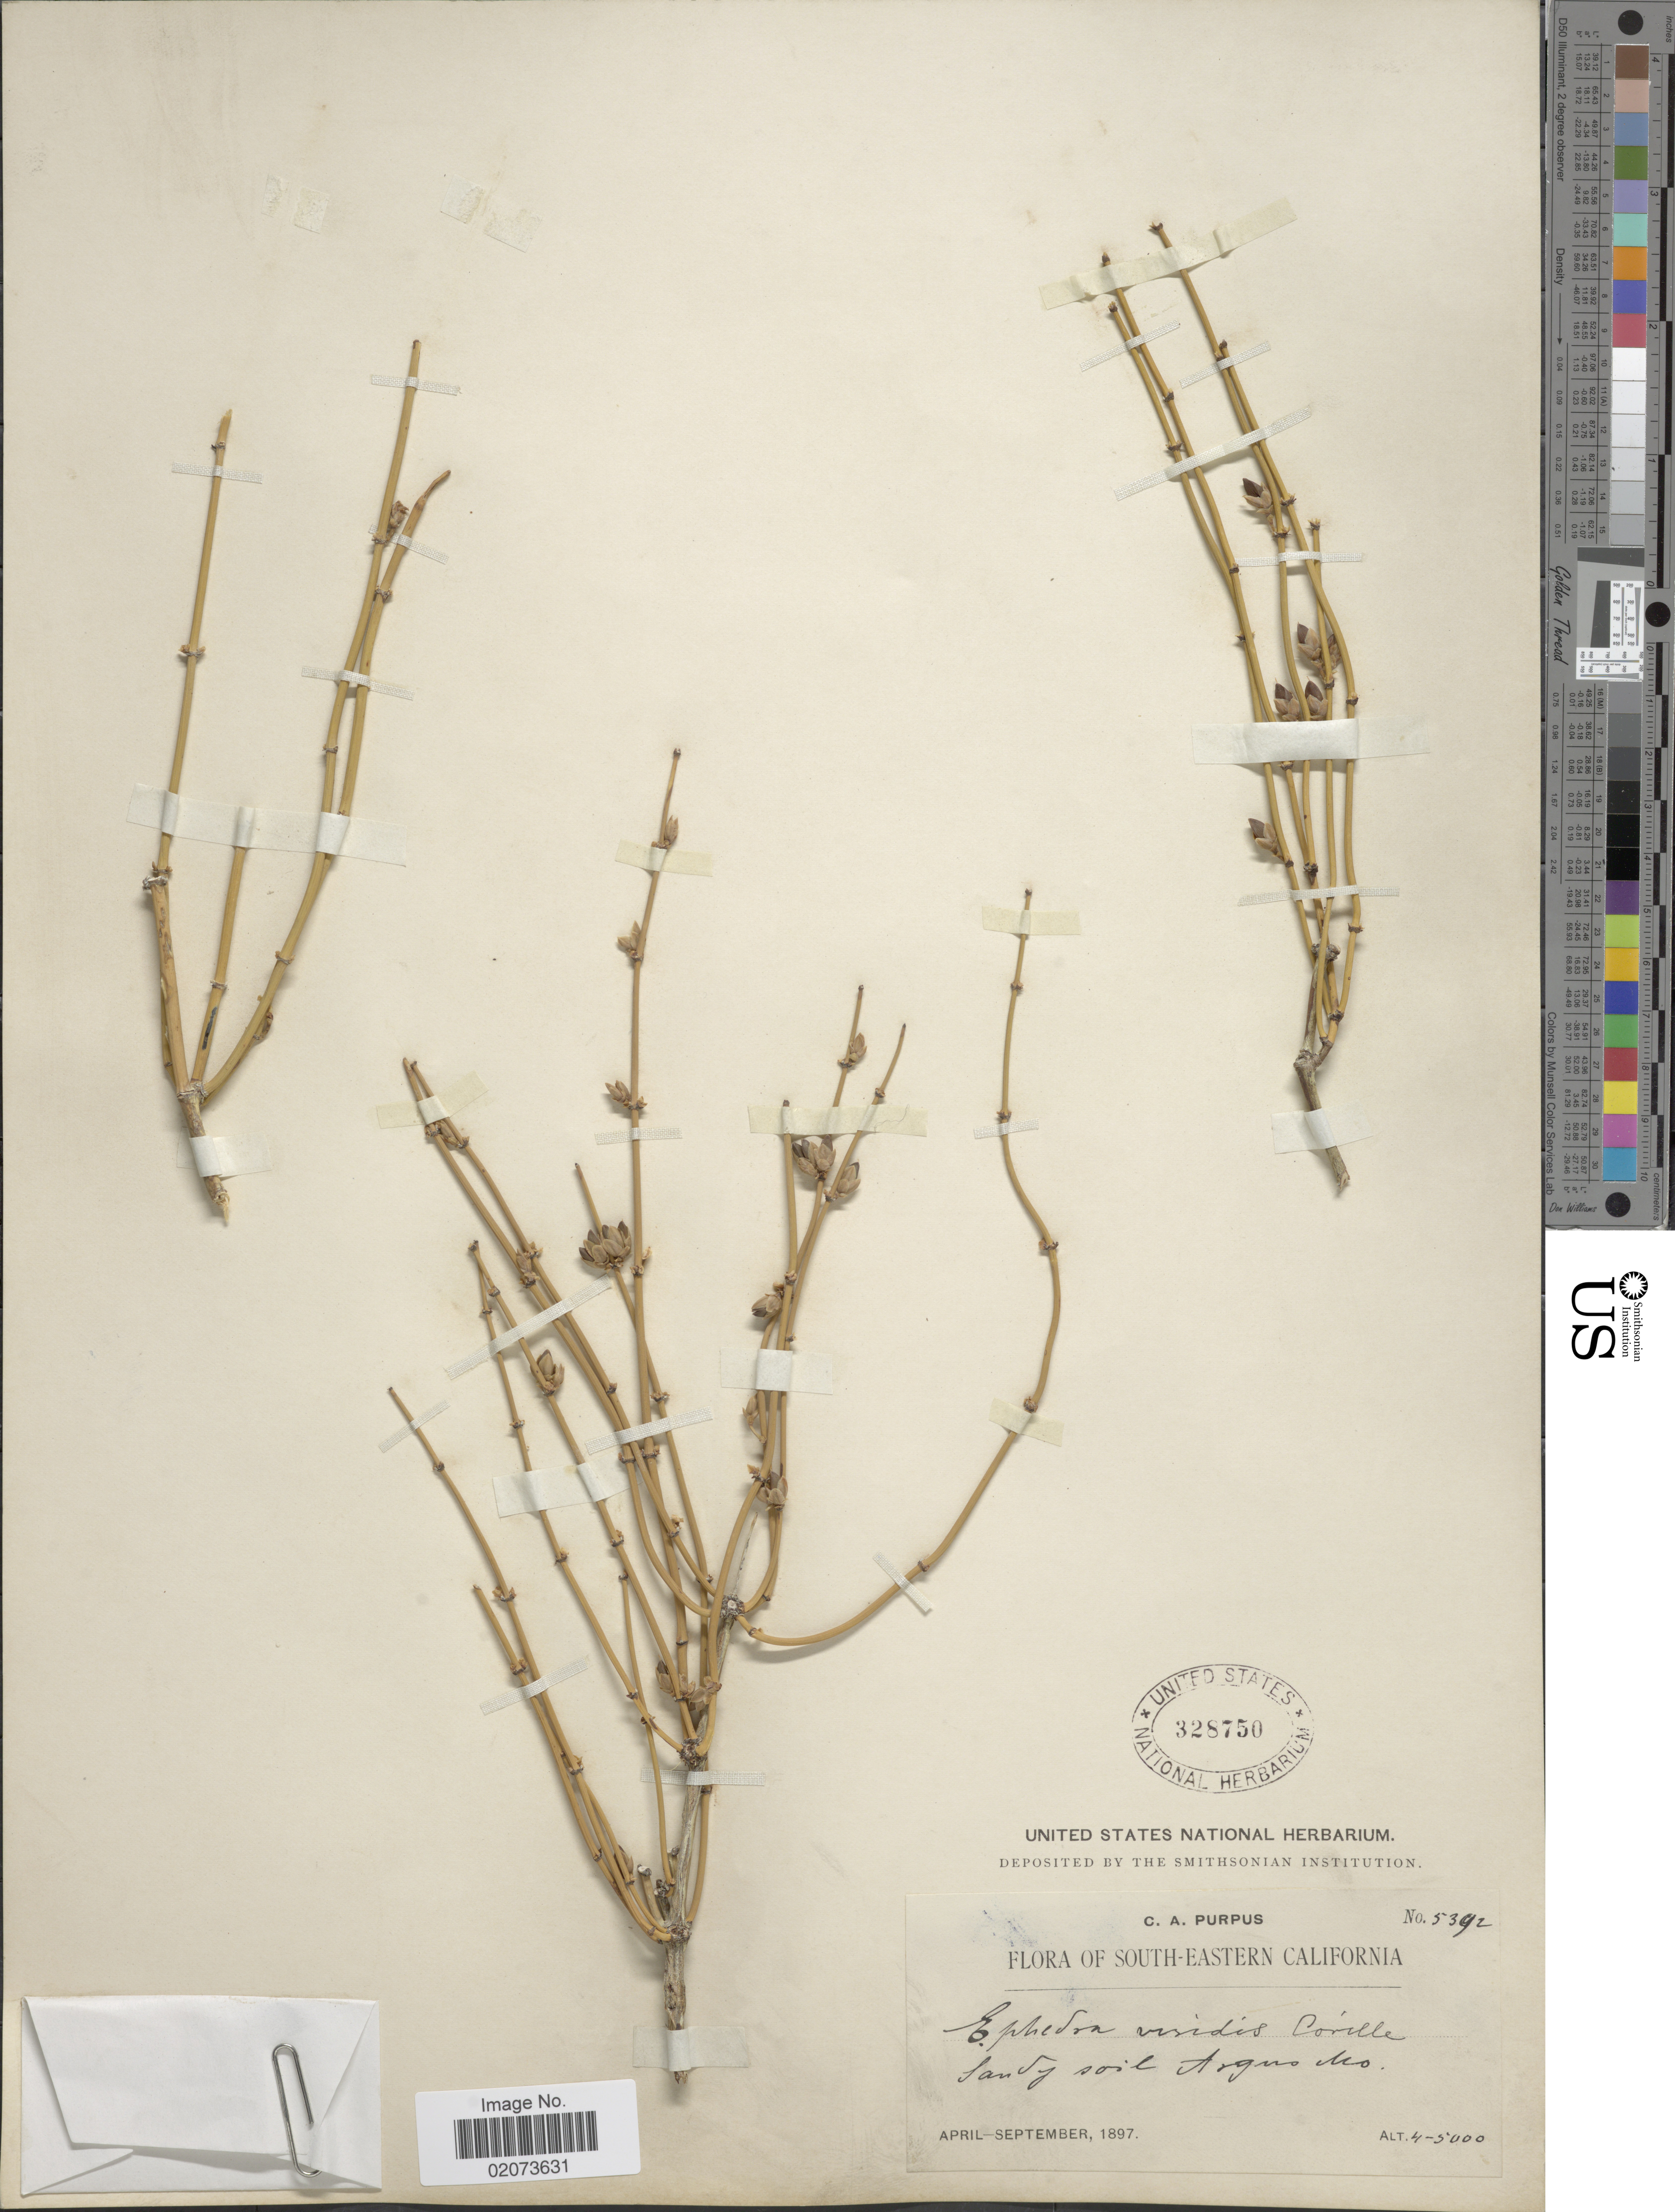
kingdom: Plantae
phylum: Tracheophyta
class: Gnetopsida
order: Ephedrales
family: Ephedraceae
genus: Ephedra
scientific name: Ephedra viridis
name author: Coville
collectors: C. A. Purpus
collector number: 5392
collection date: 1897-04/1897-09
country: United States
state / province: California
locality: South-eastern California, sandy soil, Argus Mo.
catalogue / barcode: US 328750